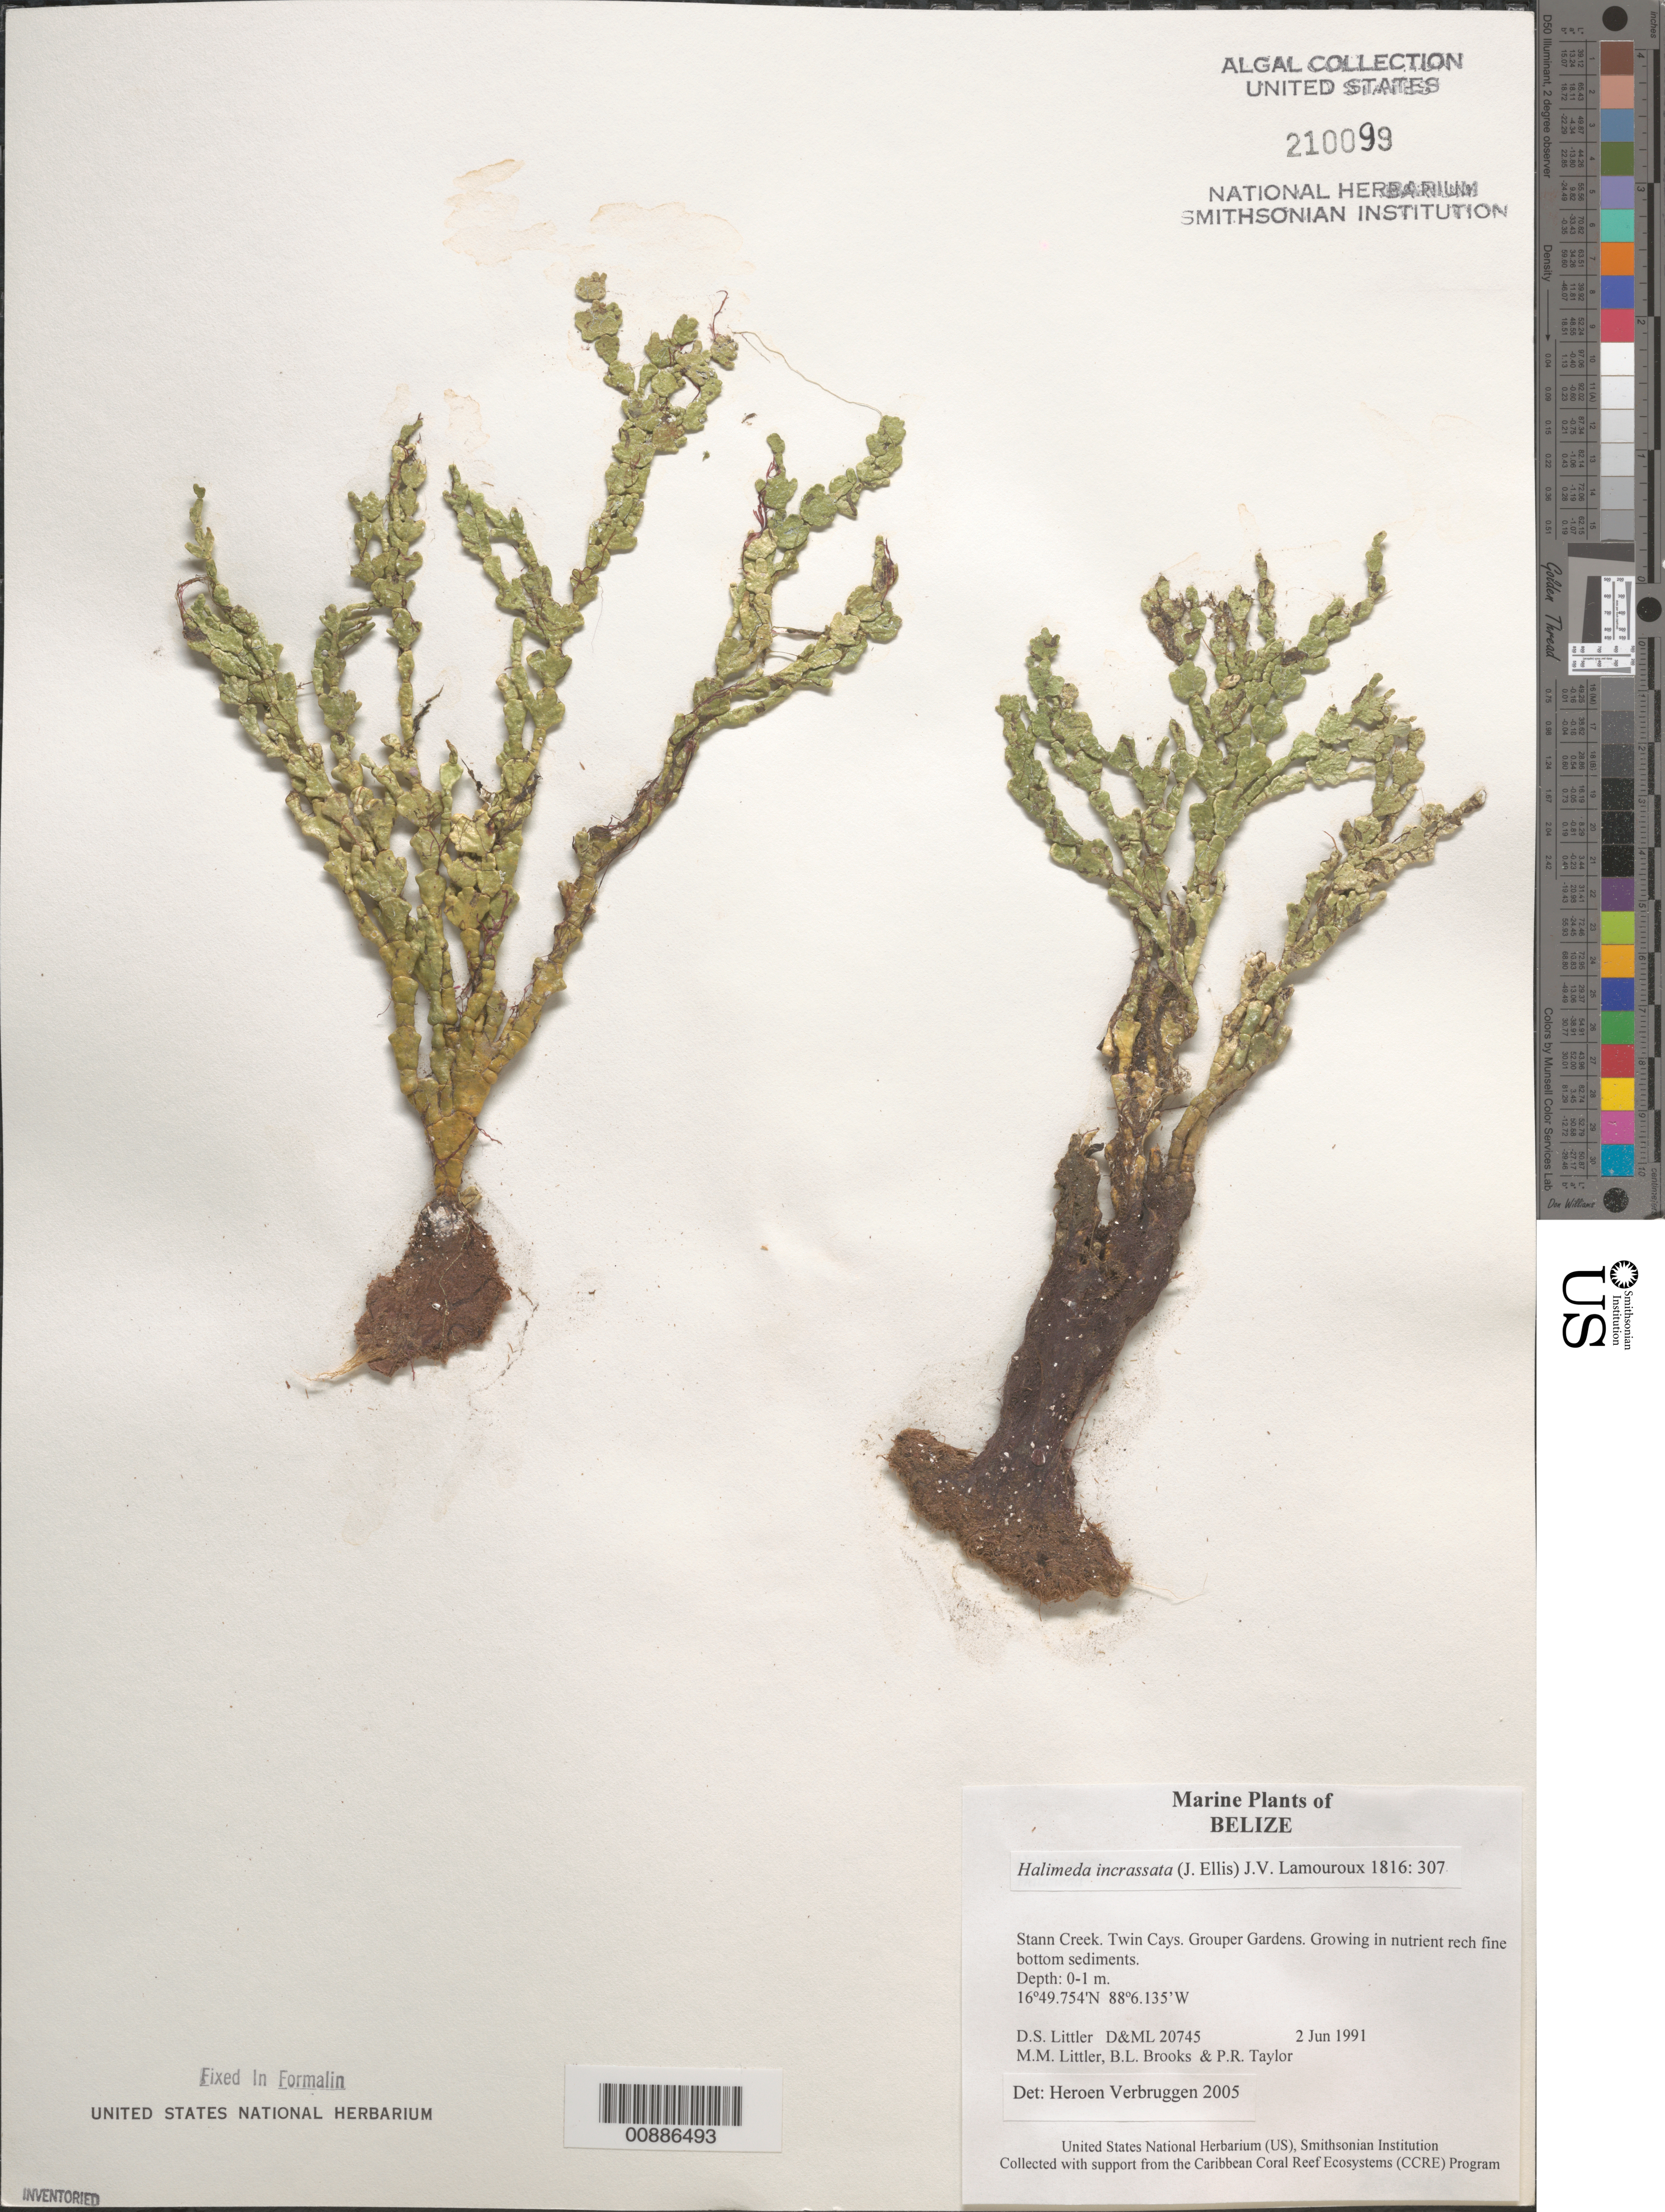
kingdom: Plantae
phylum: Chlorophyta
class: Ulvophyceae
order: Bryopsidales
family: Halimedaceae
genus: Halimeda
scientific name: Halimeda incrassata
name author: (J. Ellis) J.V.Lamouroux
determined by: Verbruggen, H.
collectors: D. S. Littler, M. M. Littler, B. Brooks & P. R. Taylor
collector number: D&ML 20745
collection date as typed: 02 Jun 1991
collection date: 1991-06-02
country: Belize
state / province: Stann Creek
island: Twin Cays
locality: Grouper Gardens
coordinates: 16 49.754'N, 88 6.135'W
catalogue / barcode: US 210099